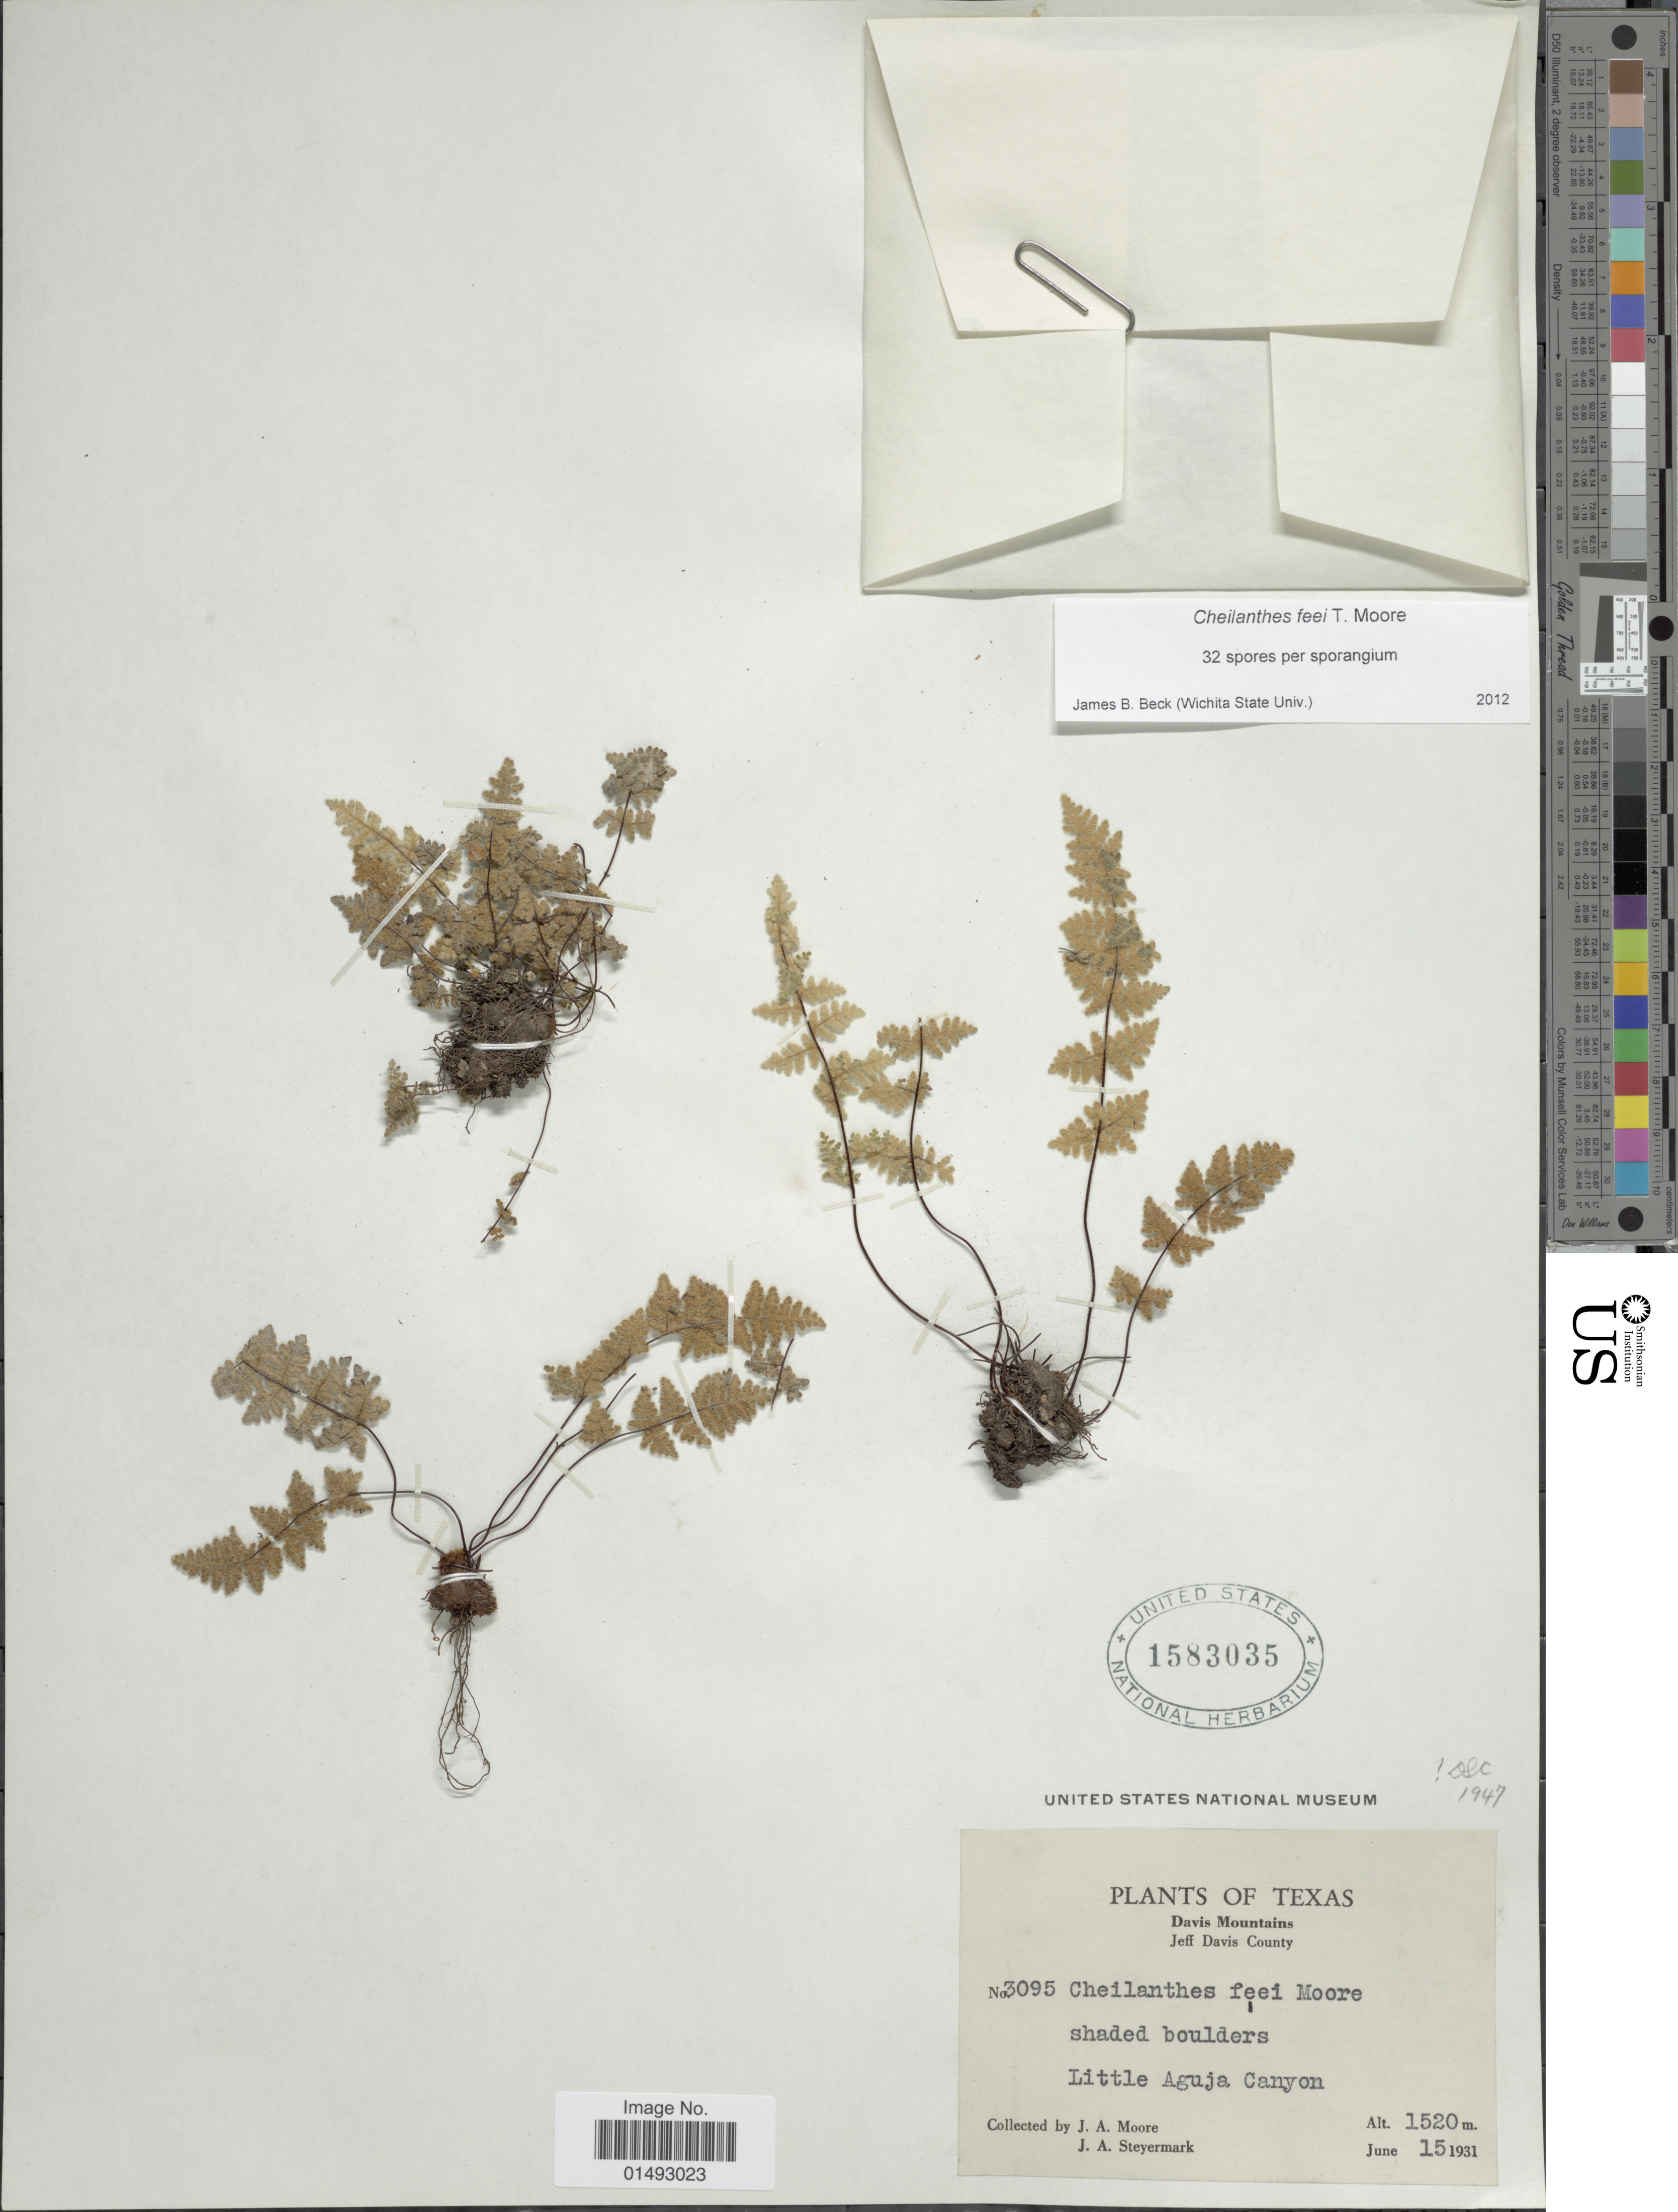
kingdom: Plantae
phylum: Tracheophyta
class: Polypodiopsida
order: Polypodiales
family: Pteridaceae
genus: Myriopteris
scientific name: Myriopteris gracilis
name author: Fée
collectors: J. A. Moore & J. Steyermark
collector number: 3095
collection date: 1931-06-15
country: United States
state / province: Texas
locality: Davis Mountains, Jeff Davis County, shaded bloulders Little Aguja Canyon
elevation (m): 1520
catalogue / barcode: US 1583035